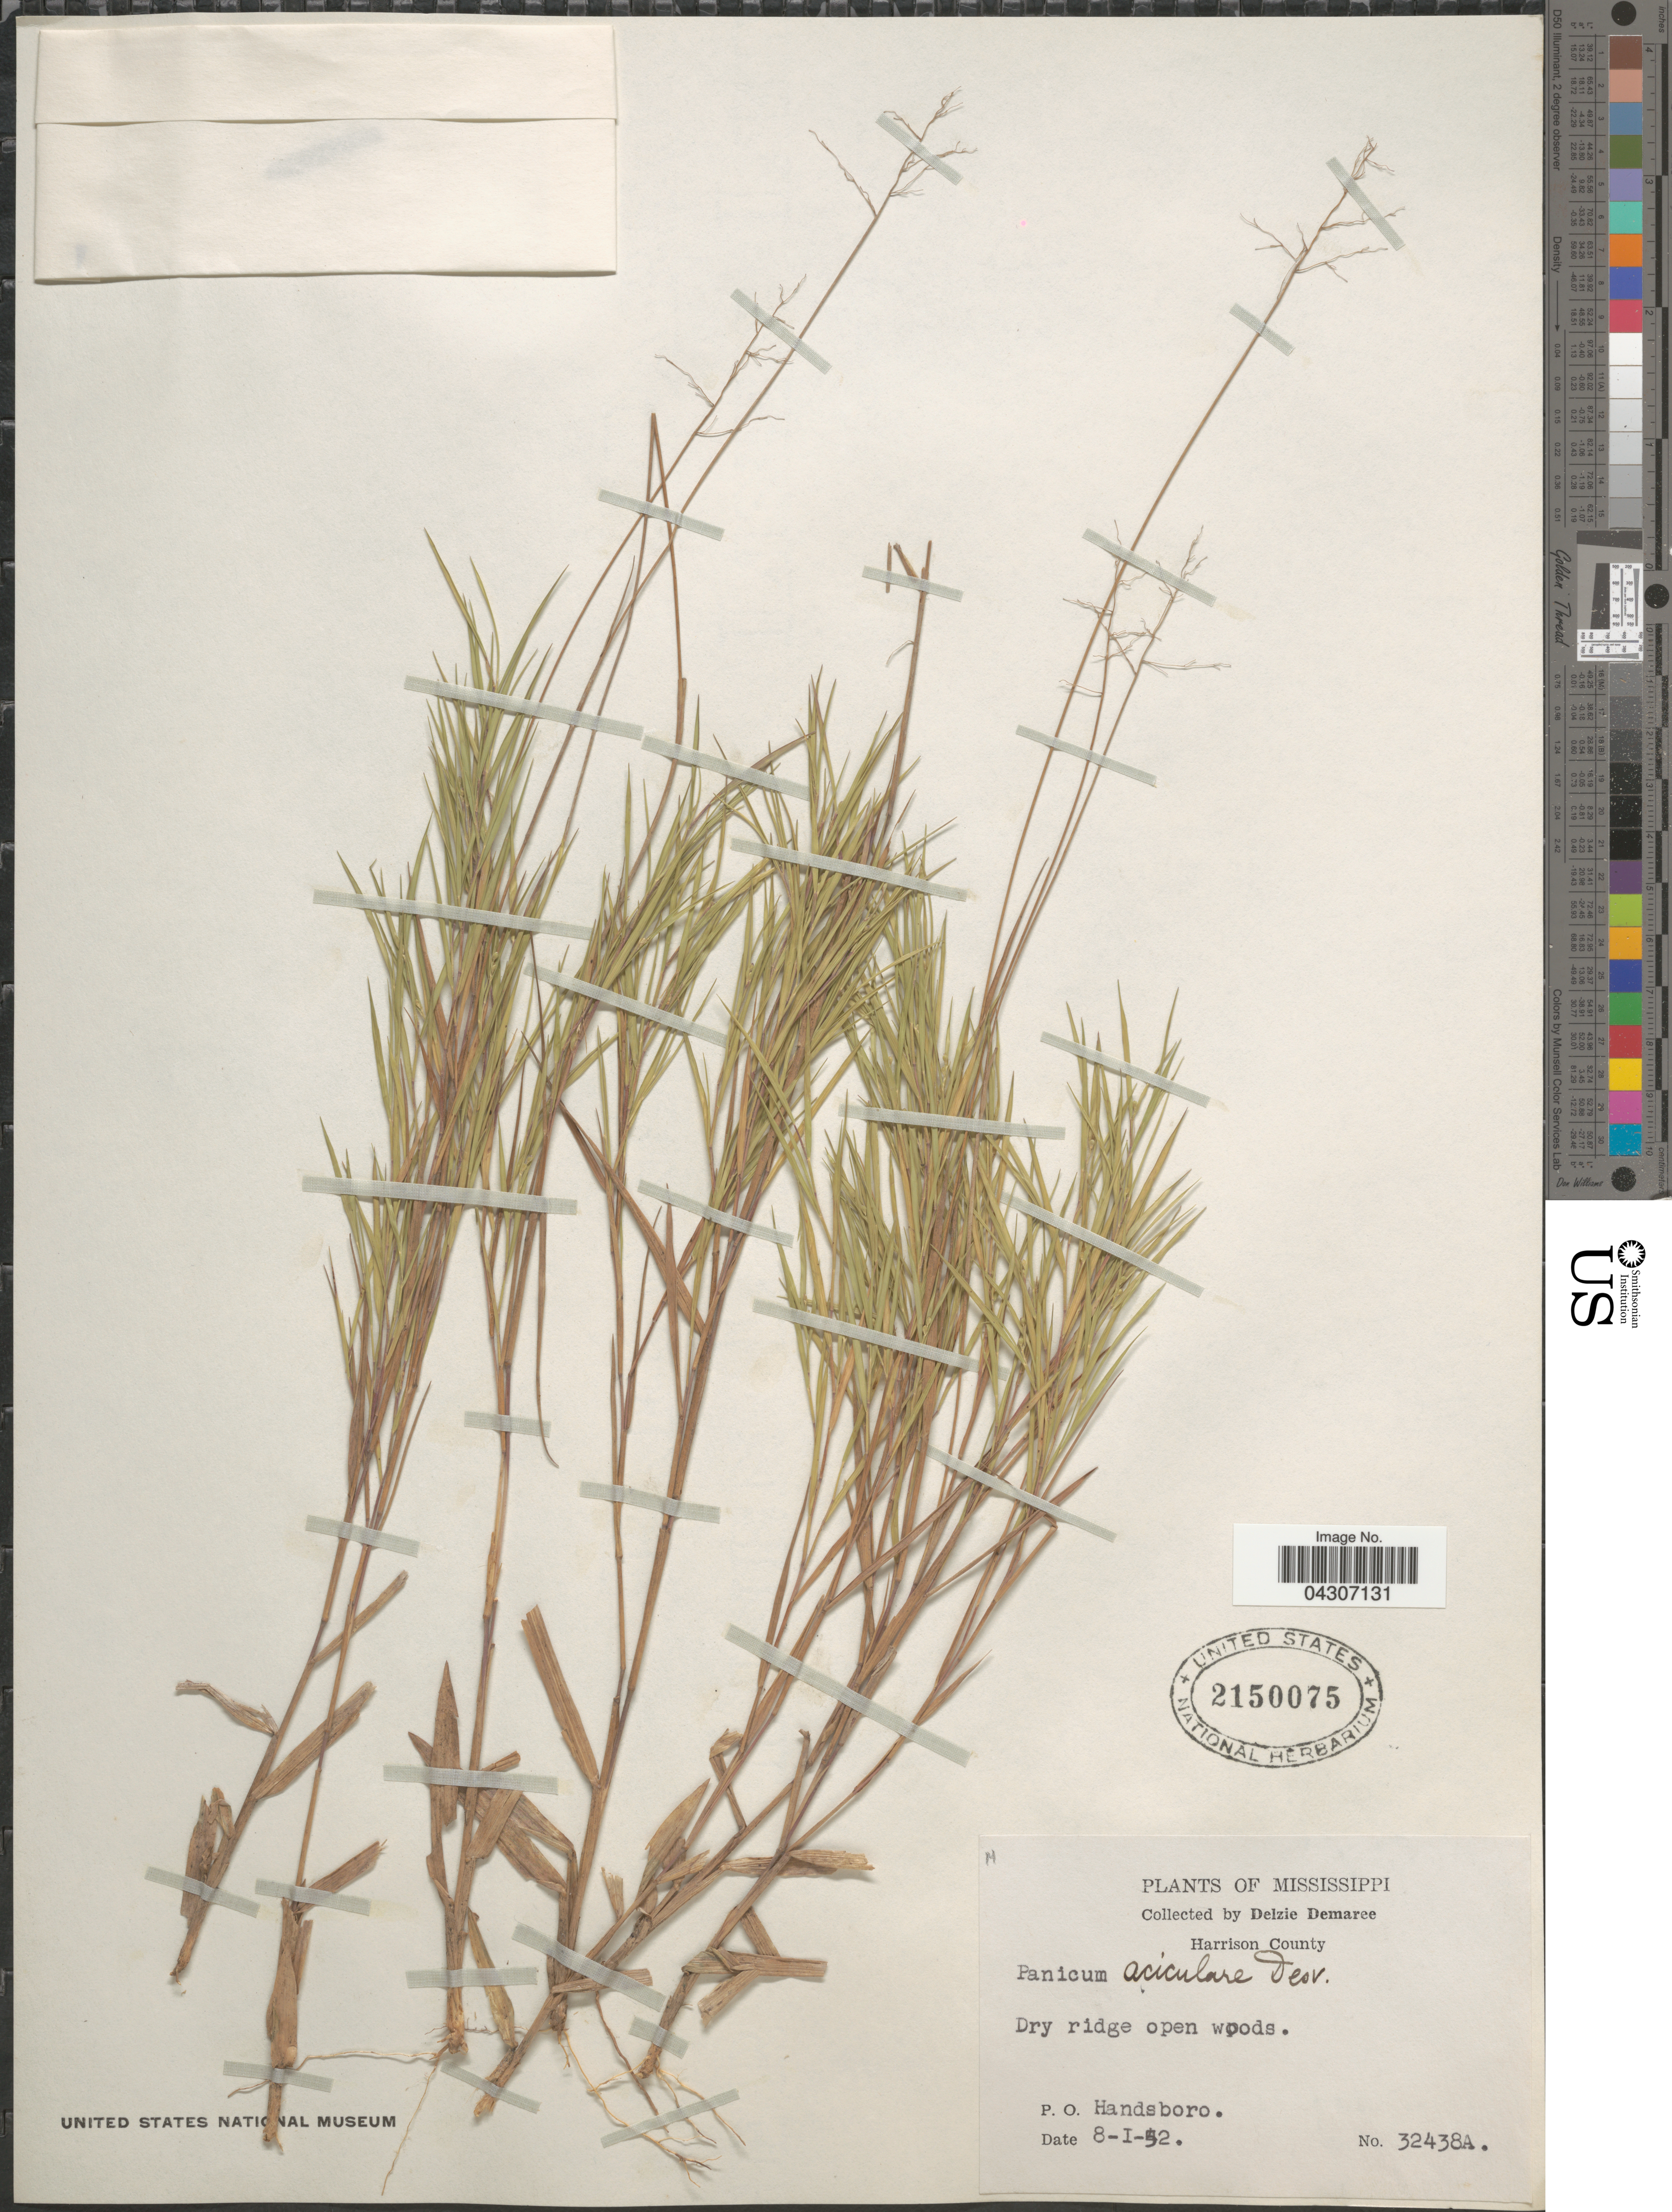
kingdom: Plantae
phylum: Tracheophyta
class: Liliopsida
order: Poales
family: Poaceae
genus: Dichanthelium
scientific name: Dichanthelium aciculare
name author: (Desv. ex Poir.) Gould & C.A. Clark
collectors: D. Demaree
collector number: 32438A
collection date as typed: Transcribed d/m/y: 1/8/52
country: United States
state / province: Mississippi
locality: Harrison County. P. O. Handsboro.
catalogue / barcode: US 2150075